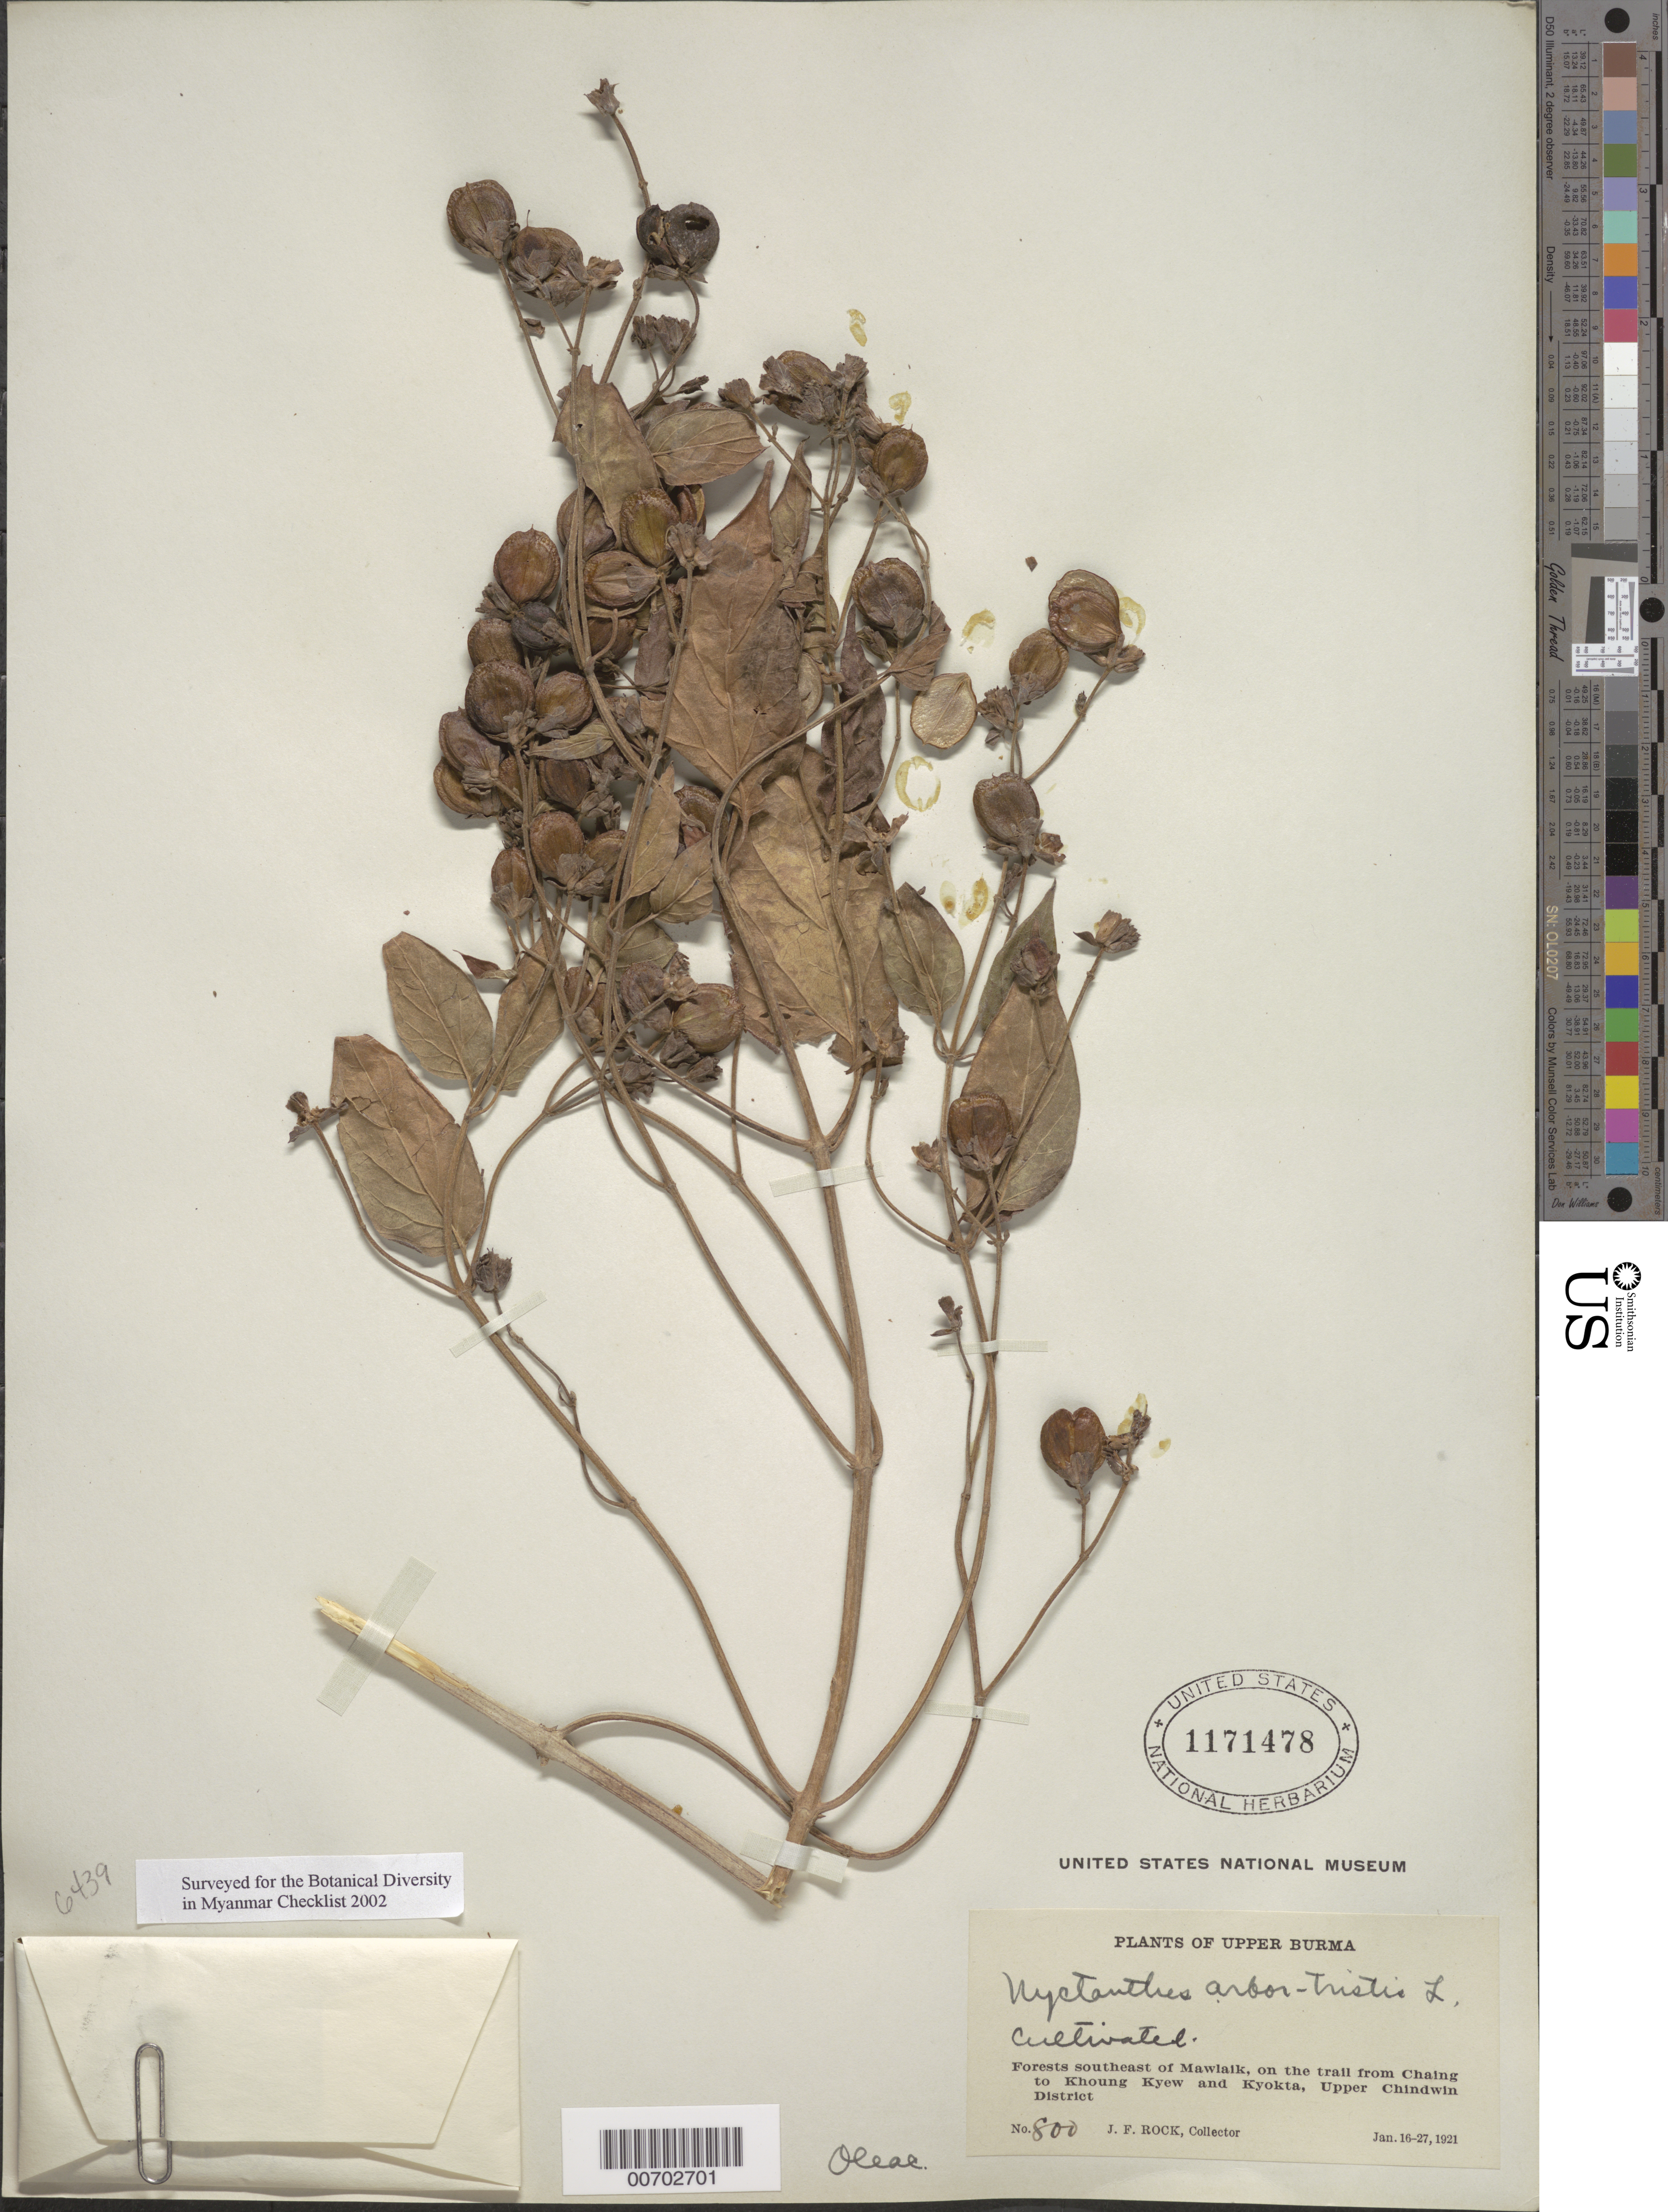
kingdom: Plantae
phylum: Tracheophyta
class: Magnoliopsida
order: Lamiales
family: Oleaceae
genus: Nyctanthes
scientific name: Nyctanthes arbor-tristis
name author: L.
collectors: J. F. Rock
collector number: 800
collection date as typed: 16 Jan 1921 to 27 Jan 1921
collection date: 1921-01-16/1921-01-27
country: Myanmar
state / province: Sagaing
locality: Upper Chindwin Dist., Mawlaik, SE of, from Chaing to Khoung Kyew & Kyokta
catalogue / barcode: US 1171478